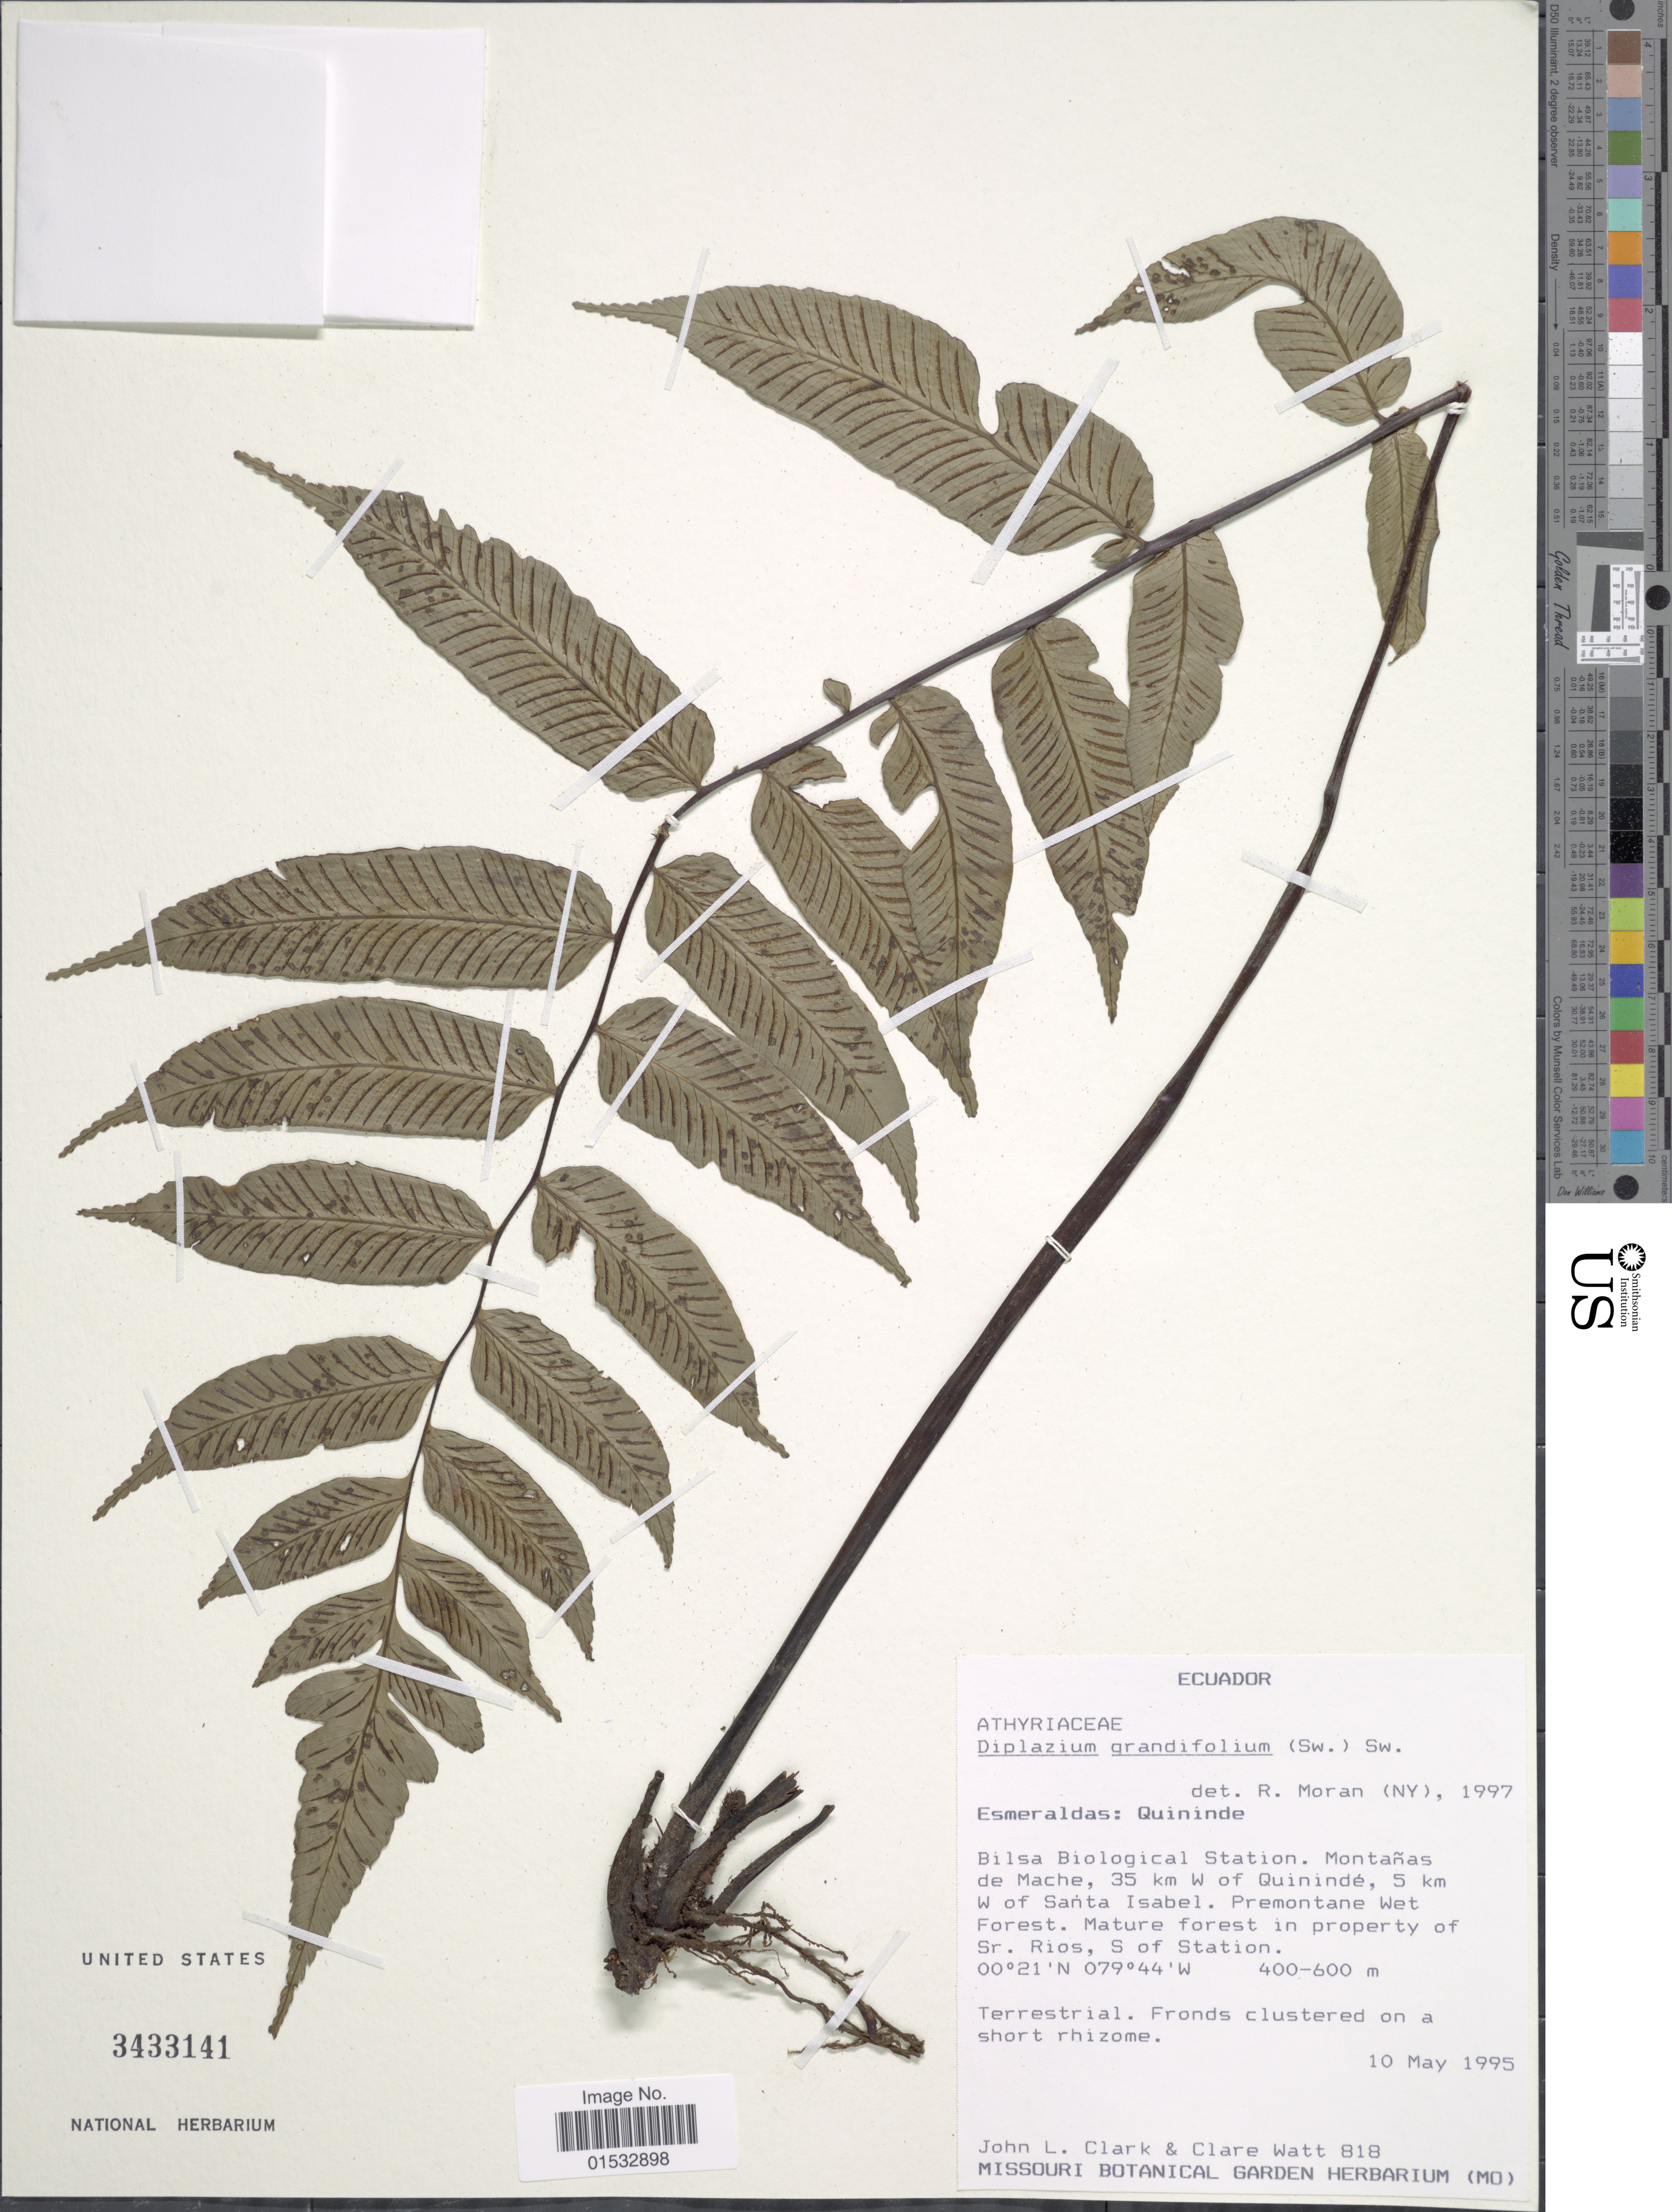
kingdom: Plantae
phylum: Tracheophyta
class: Polypodiopsida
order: Polypodiales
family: Athyriaceae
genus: Diplazium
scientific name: Diplazium grandifolium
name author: Sw.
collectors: J. L. Clark & C. Watt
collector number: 818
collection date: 1995-05-10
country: Ecuador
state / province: Esmeraldas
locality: Quininde, Bilsa Biological Station. Montañas de Mache, 35 km W of Quinindé, 5 km W. of Santa Isabel. Premontane Wet Forest. Mature forest in property of Sr. Rios, S. of Station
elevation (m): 400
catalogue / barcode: US 3433141